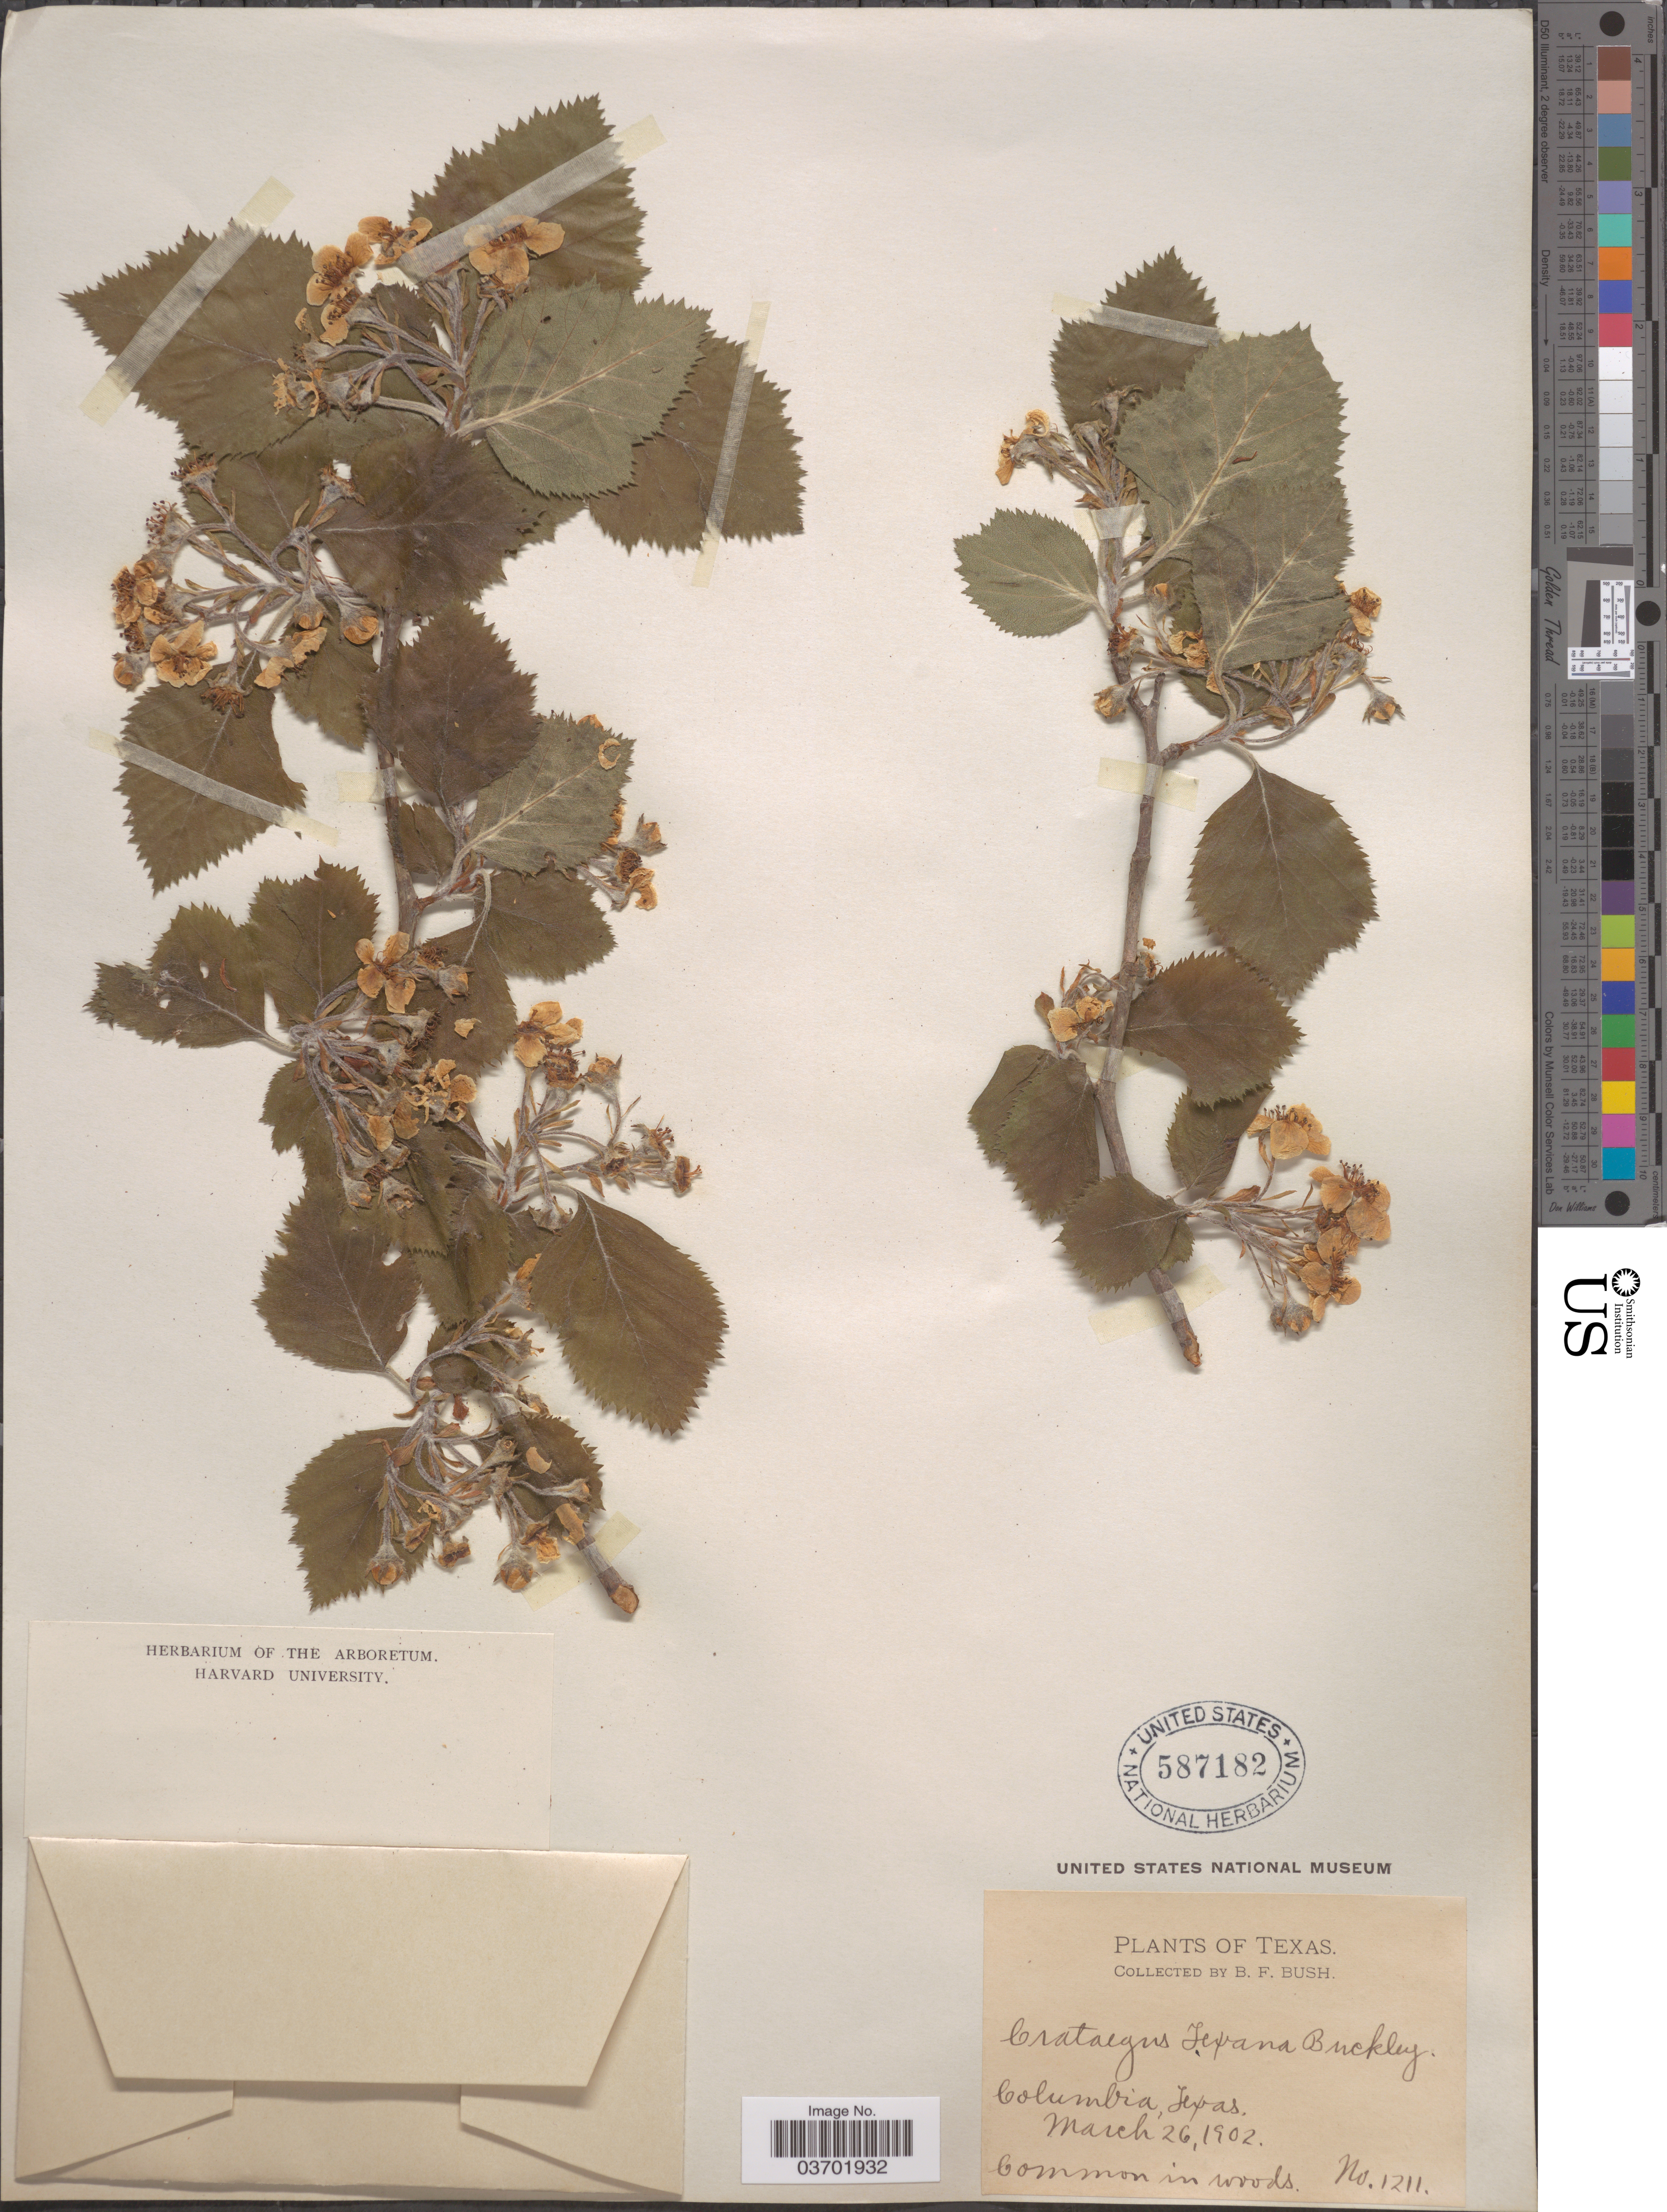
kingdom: Plantae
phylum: Tracheophyta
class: Magnoliopsida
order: Rosales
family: Rosaceae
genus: Crataegus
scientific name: Crataegus texana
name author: Buckley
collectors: B. F. Bush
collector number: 1211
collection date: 1902-03-26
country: United States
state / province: Texas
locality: Columbia.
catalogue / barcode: US 587182